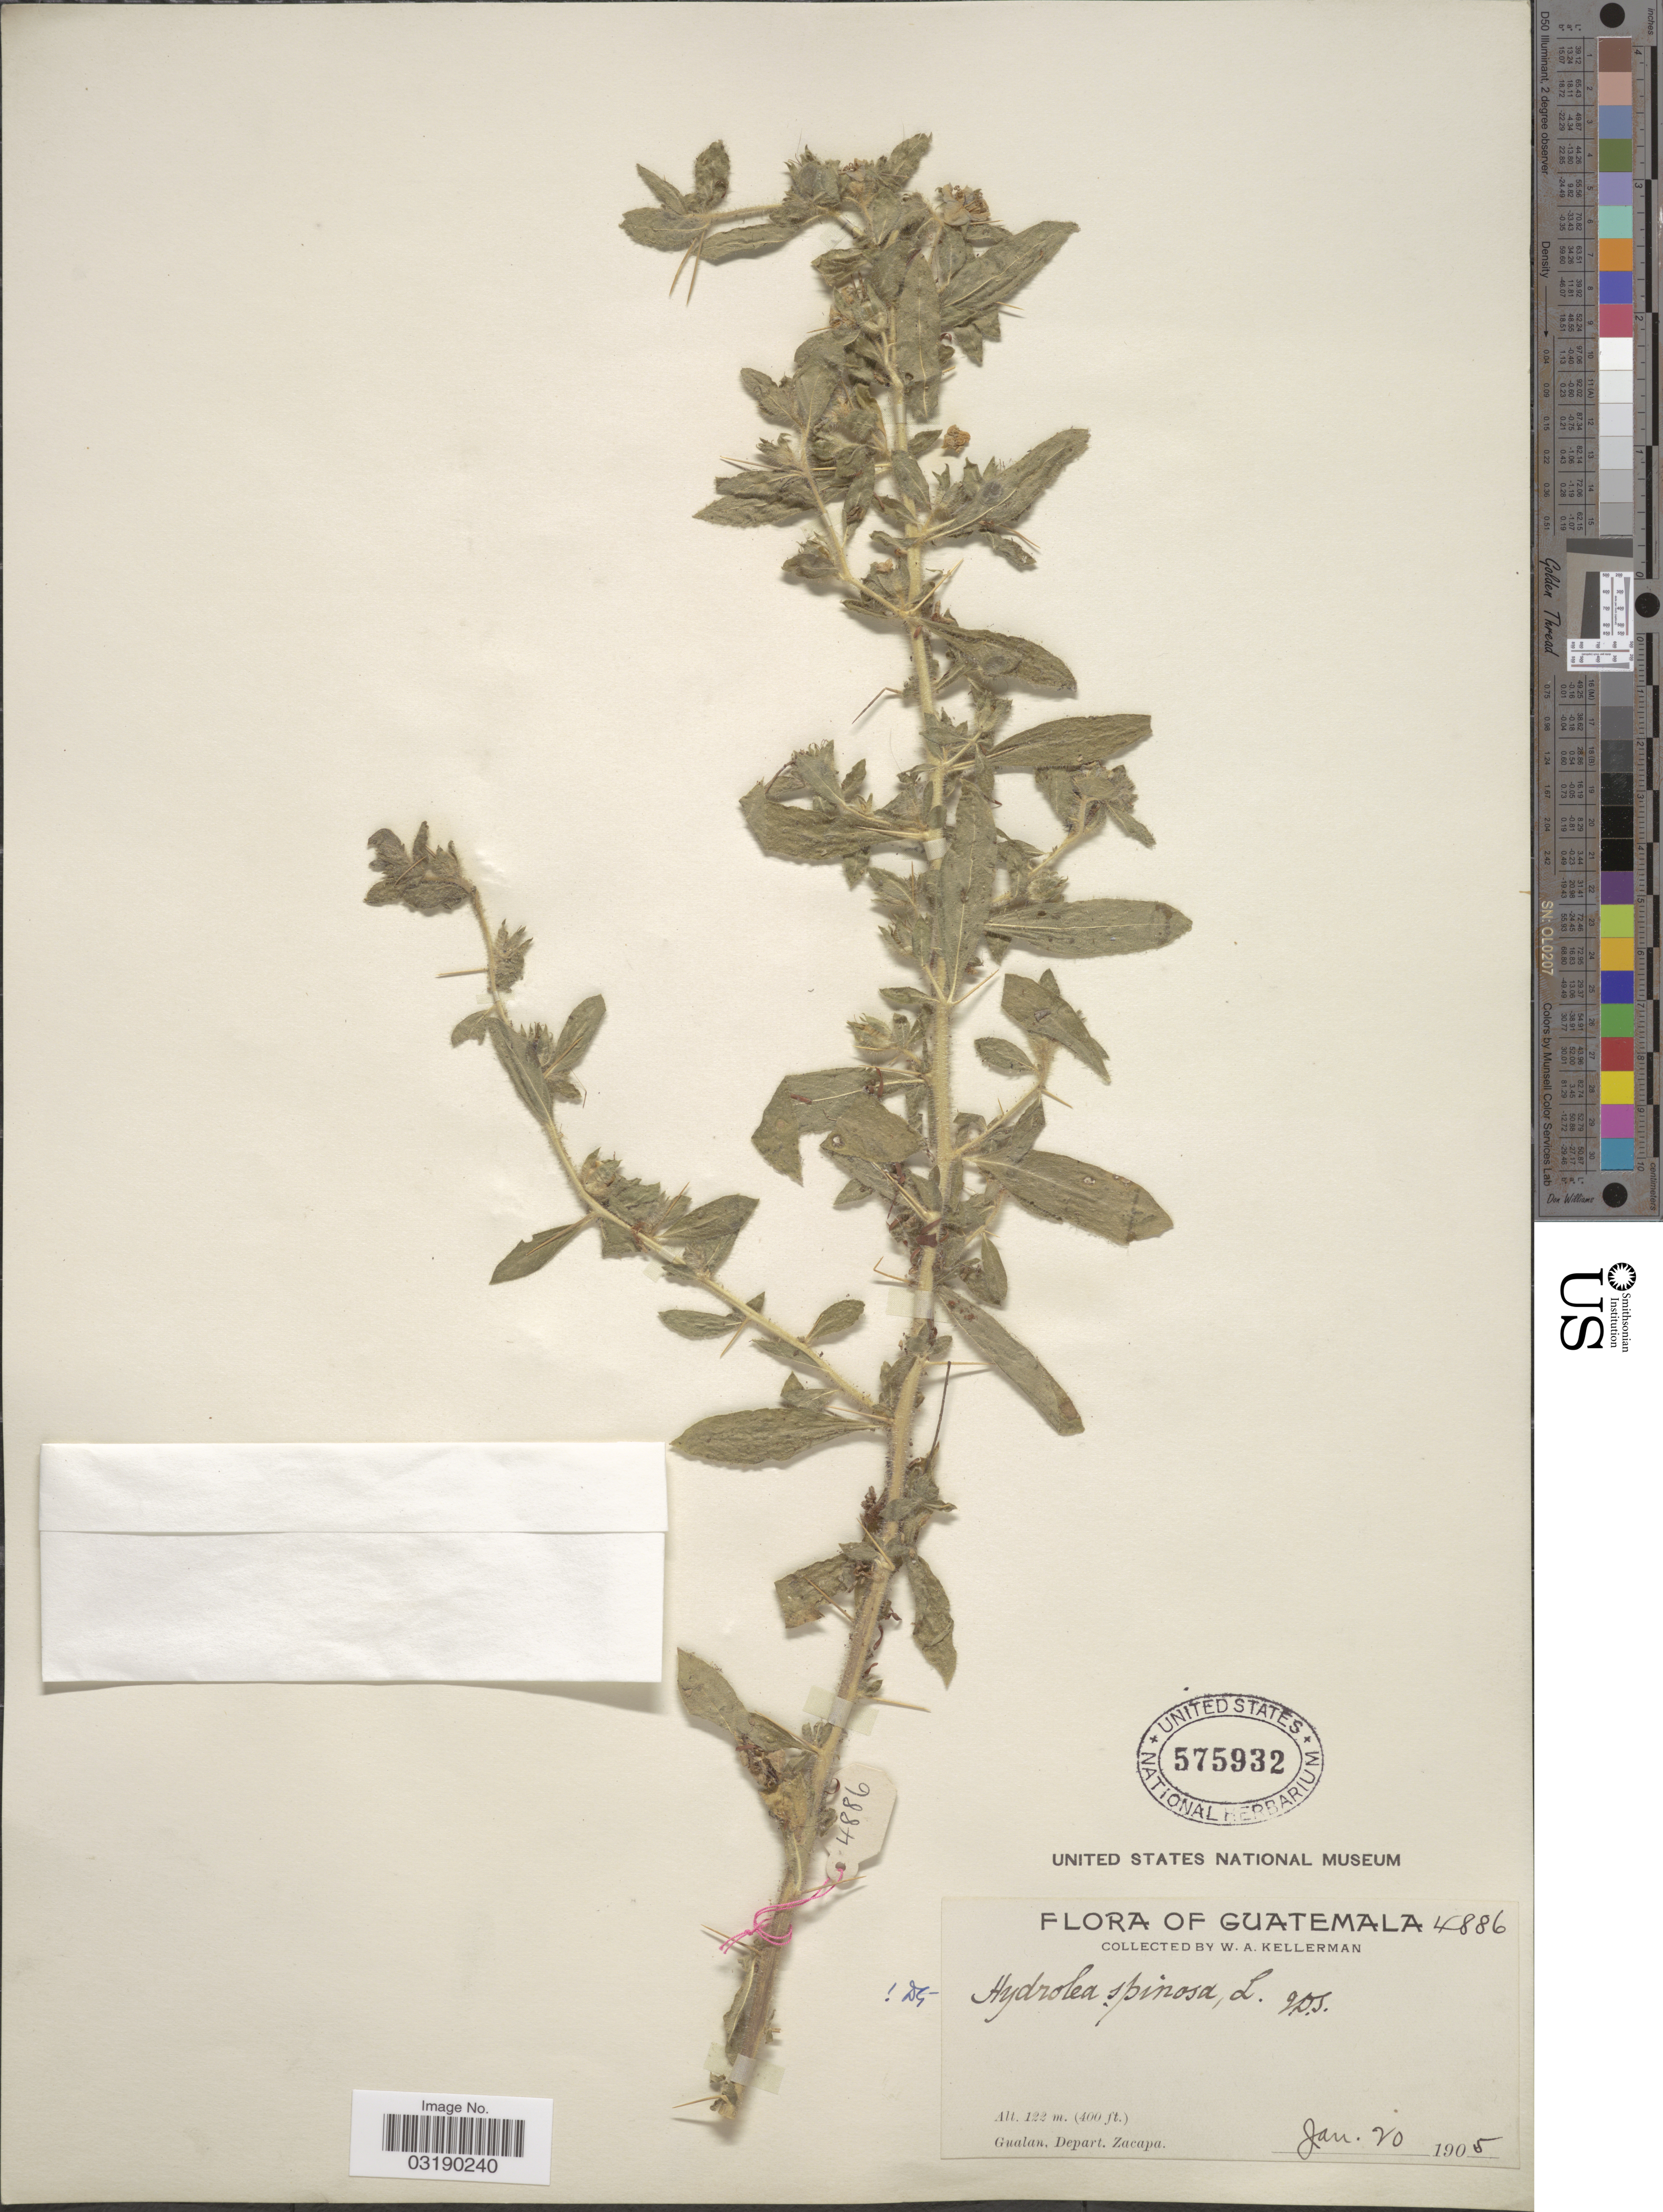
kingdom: Plantae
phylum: Tracheophyta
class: Magnoliopsida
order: Solanales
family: Hydroleaceae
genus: Hydrolea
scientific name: Hydrolea spinosa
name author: L.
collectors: W. Kellerman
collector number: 4886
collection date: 1905-01-20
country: Guatemala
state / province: Zacapa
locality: Gualan, Depart. Zacapa.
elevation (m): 122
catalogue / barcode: US 575932